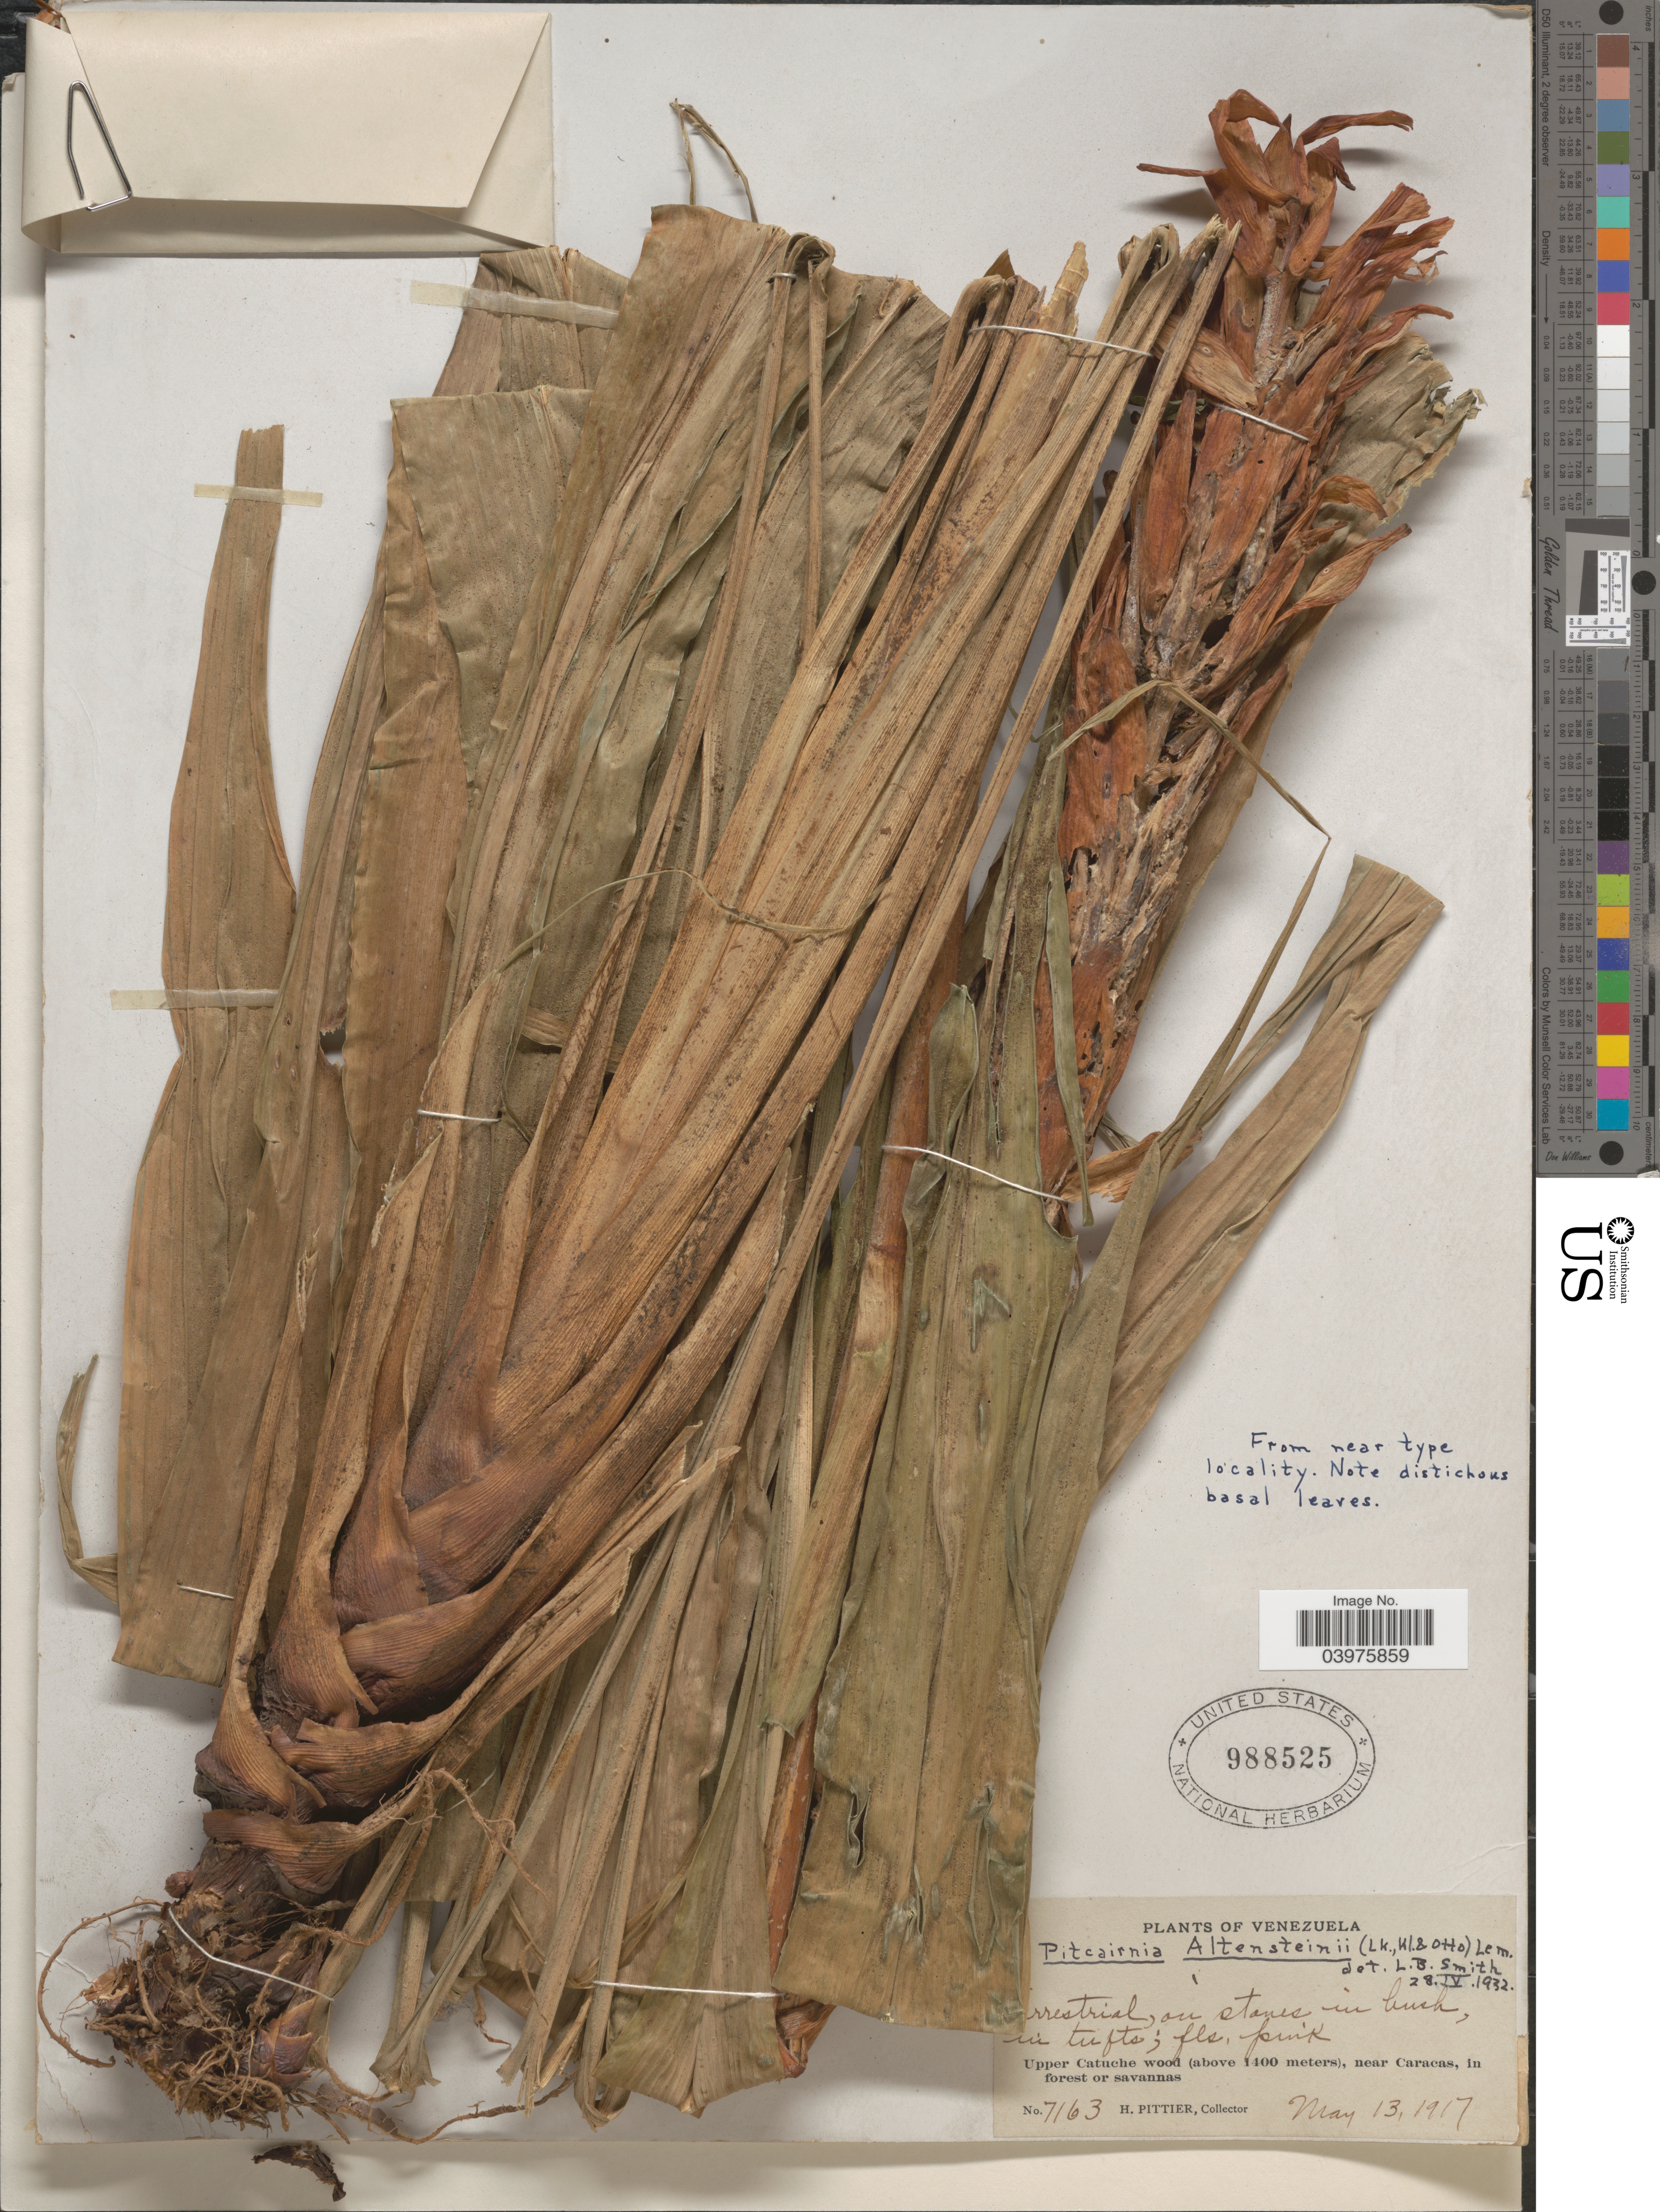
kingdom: Plantae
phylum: Tracheophyta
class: Liliopsida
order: Poales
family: Bromeliaceae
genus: Pitcairnia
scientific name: Pitcairnia altensteinii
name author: (Link et al.) Lem.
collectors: H. F. Pittier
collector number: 7163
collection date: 1917-05-13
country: Venezuela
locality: Upper Catuche wood, near Caracas.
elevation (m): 1400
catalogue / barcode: US 988525